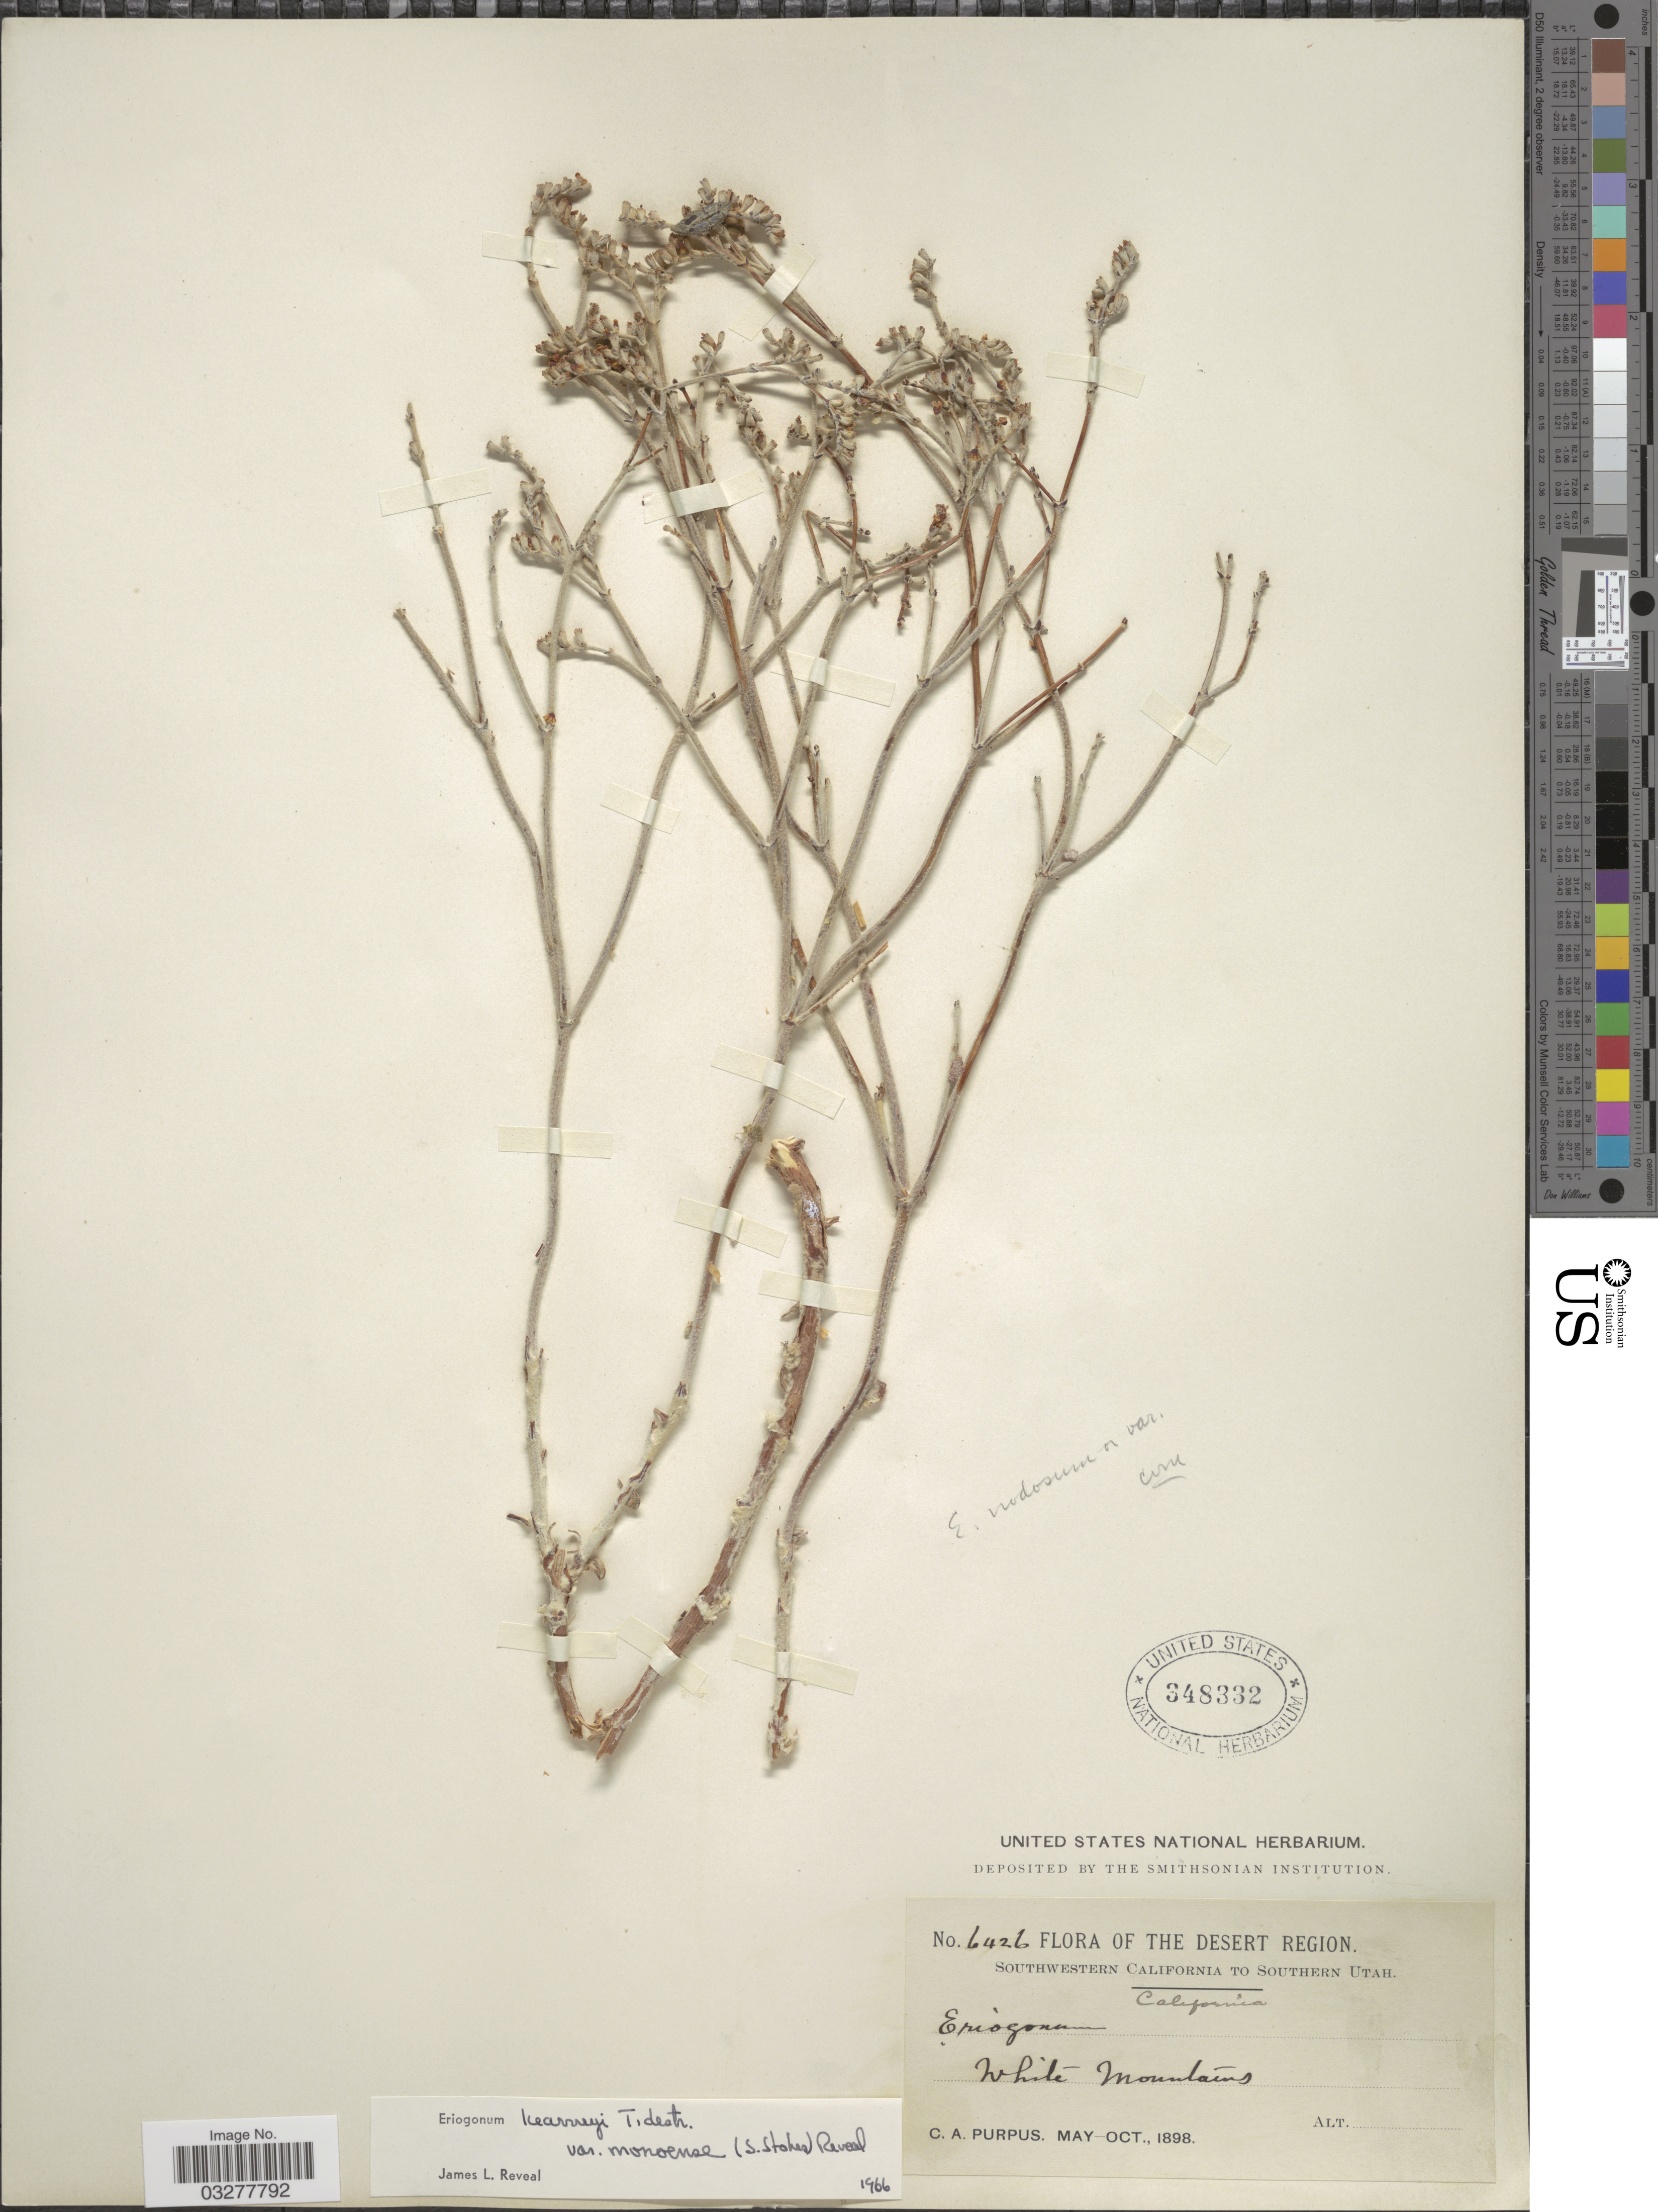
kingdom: Plantae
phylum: Tracheophyta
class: Magnoliopsida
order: Caryophyllales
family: Polygonaceae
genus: Eriogonum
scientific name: Eriogonum kearneyi var. monoense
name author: Munz ex Reveal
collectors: C. A. Purpus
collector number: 6426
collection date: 1898-05/1898-10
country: United States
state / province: California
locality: The Desert Region. White Mountains.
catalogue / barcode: US 348332